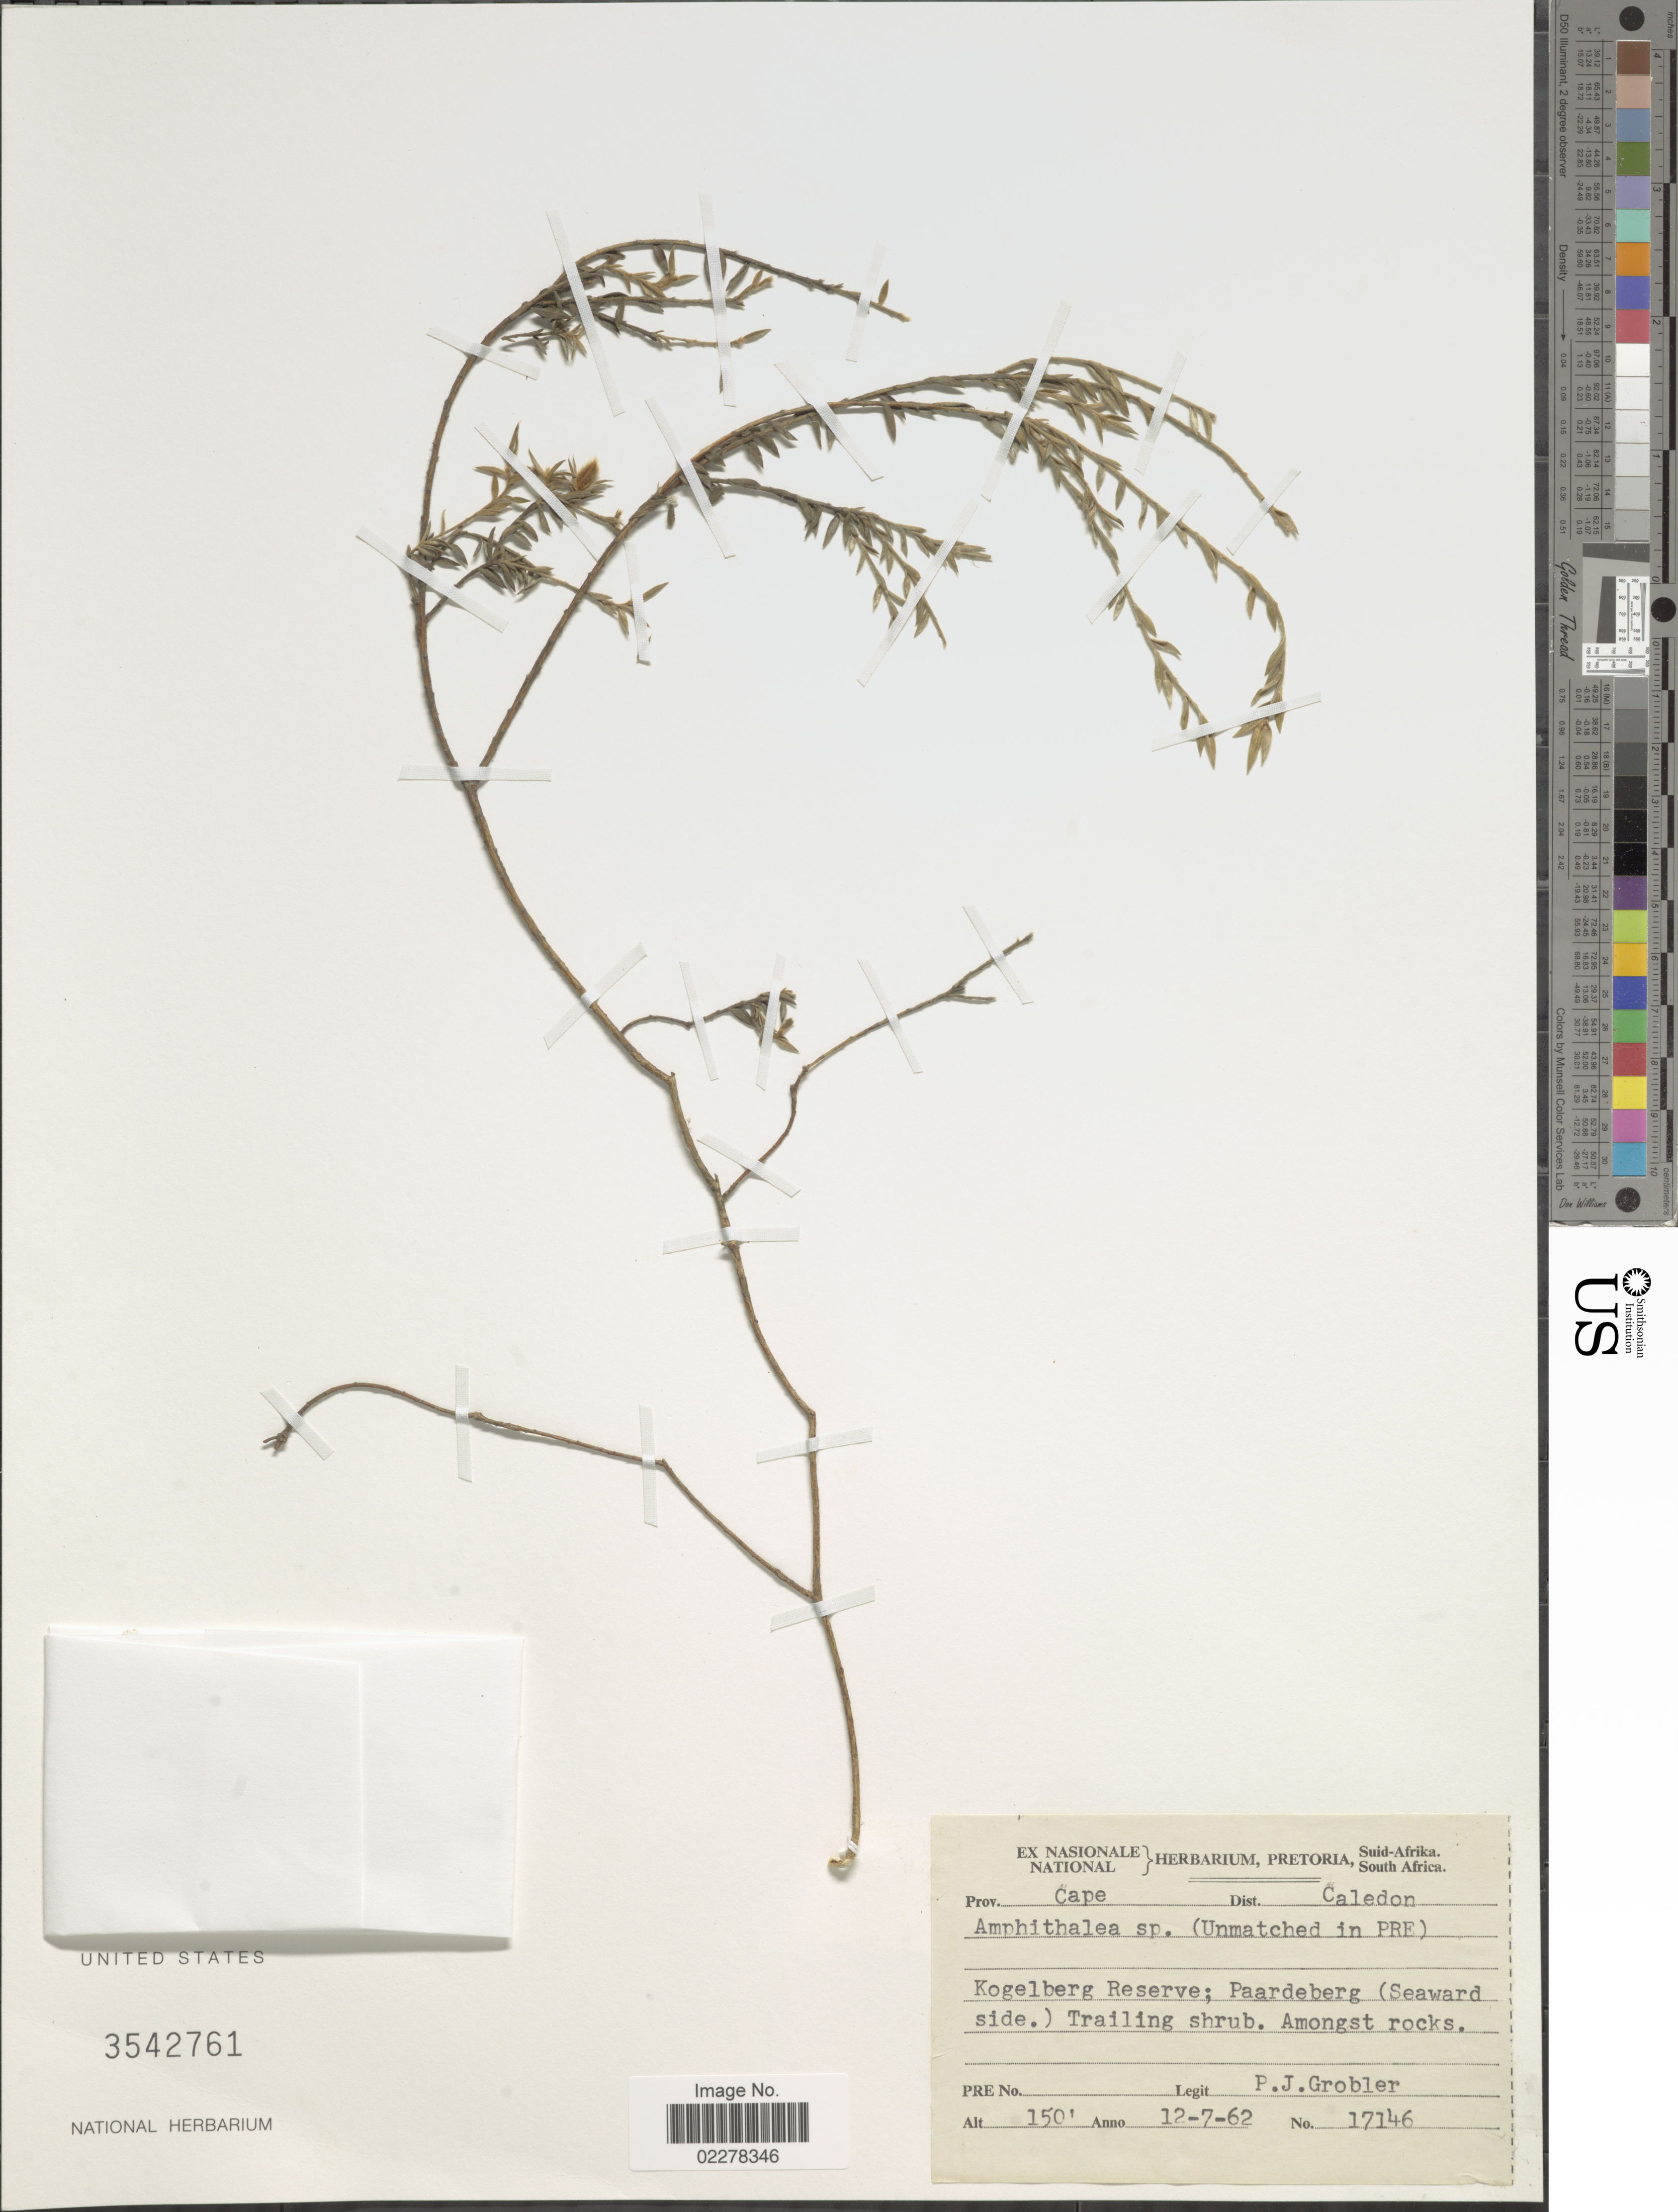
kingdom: Plantae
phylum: Tracheophyta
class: Magnoliopsida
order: Fabales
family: Fabaceae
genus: Amphithalea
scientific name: Amphithalea sp.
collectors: P. Grobler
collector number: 17146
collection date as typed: Transcribed d/m/y: 12/7/62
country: South Africa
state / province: Western Cape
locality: Prov. Cape. Dist. Caledon. Kogelberg Reserve; Paardeberg (Seaward side.). Trailing schrub. Among Rocks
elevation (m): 46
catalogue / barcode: US 3542761